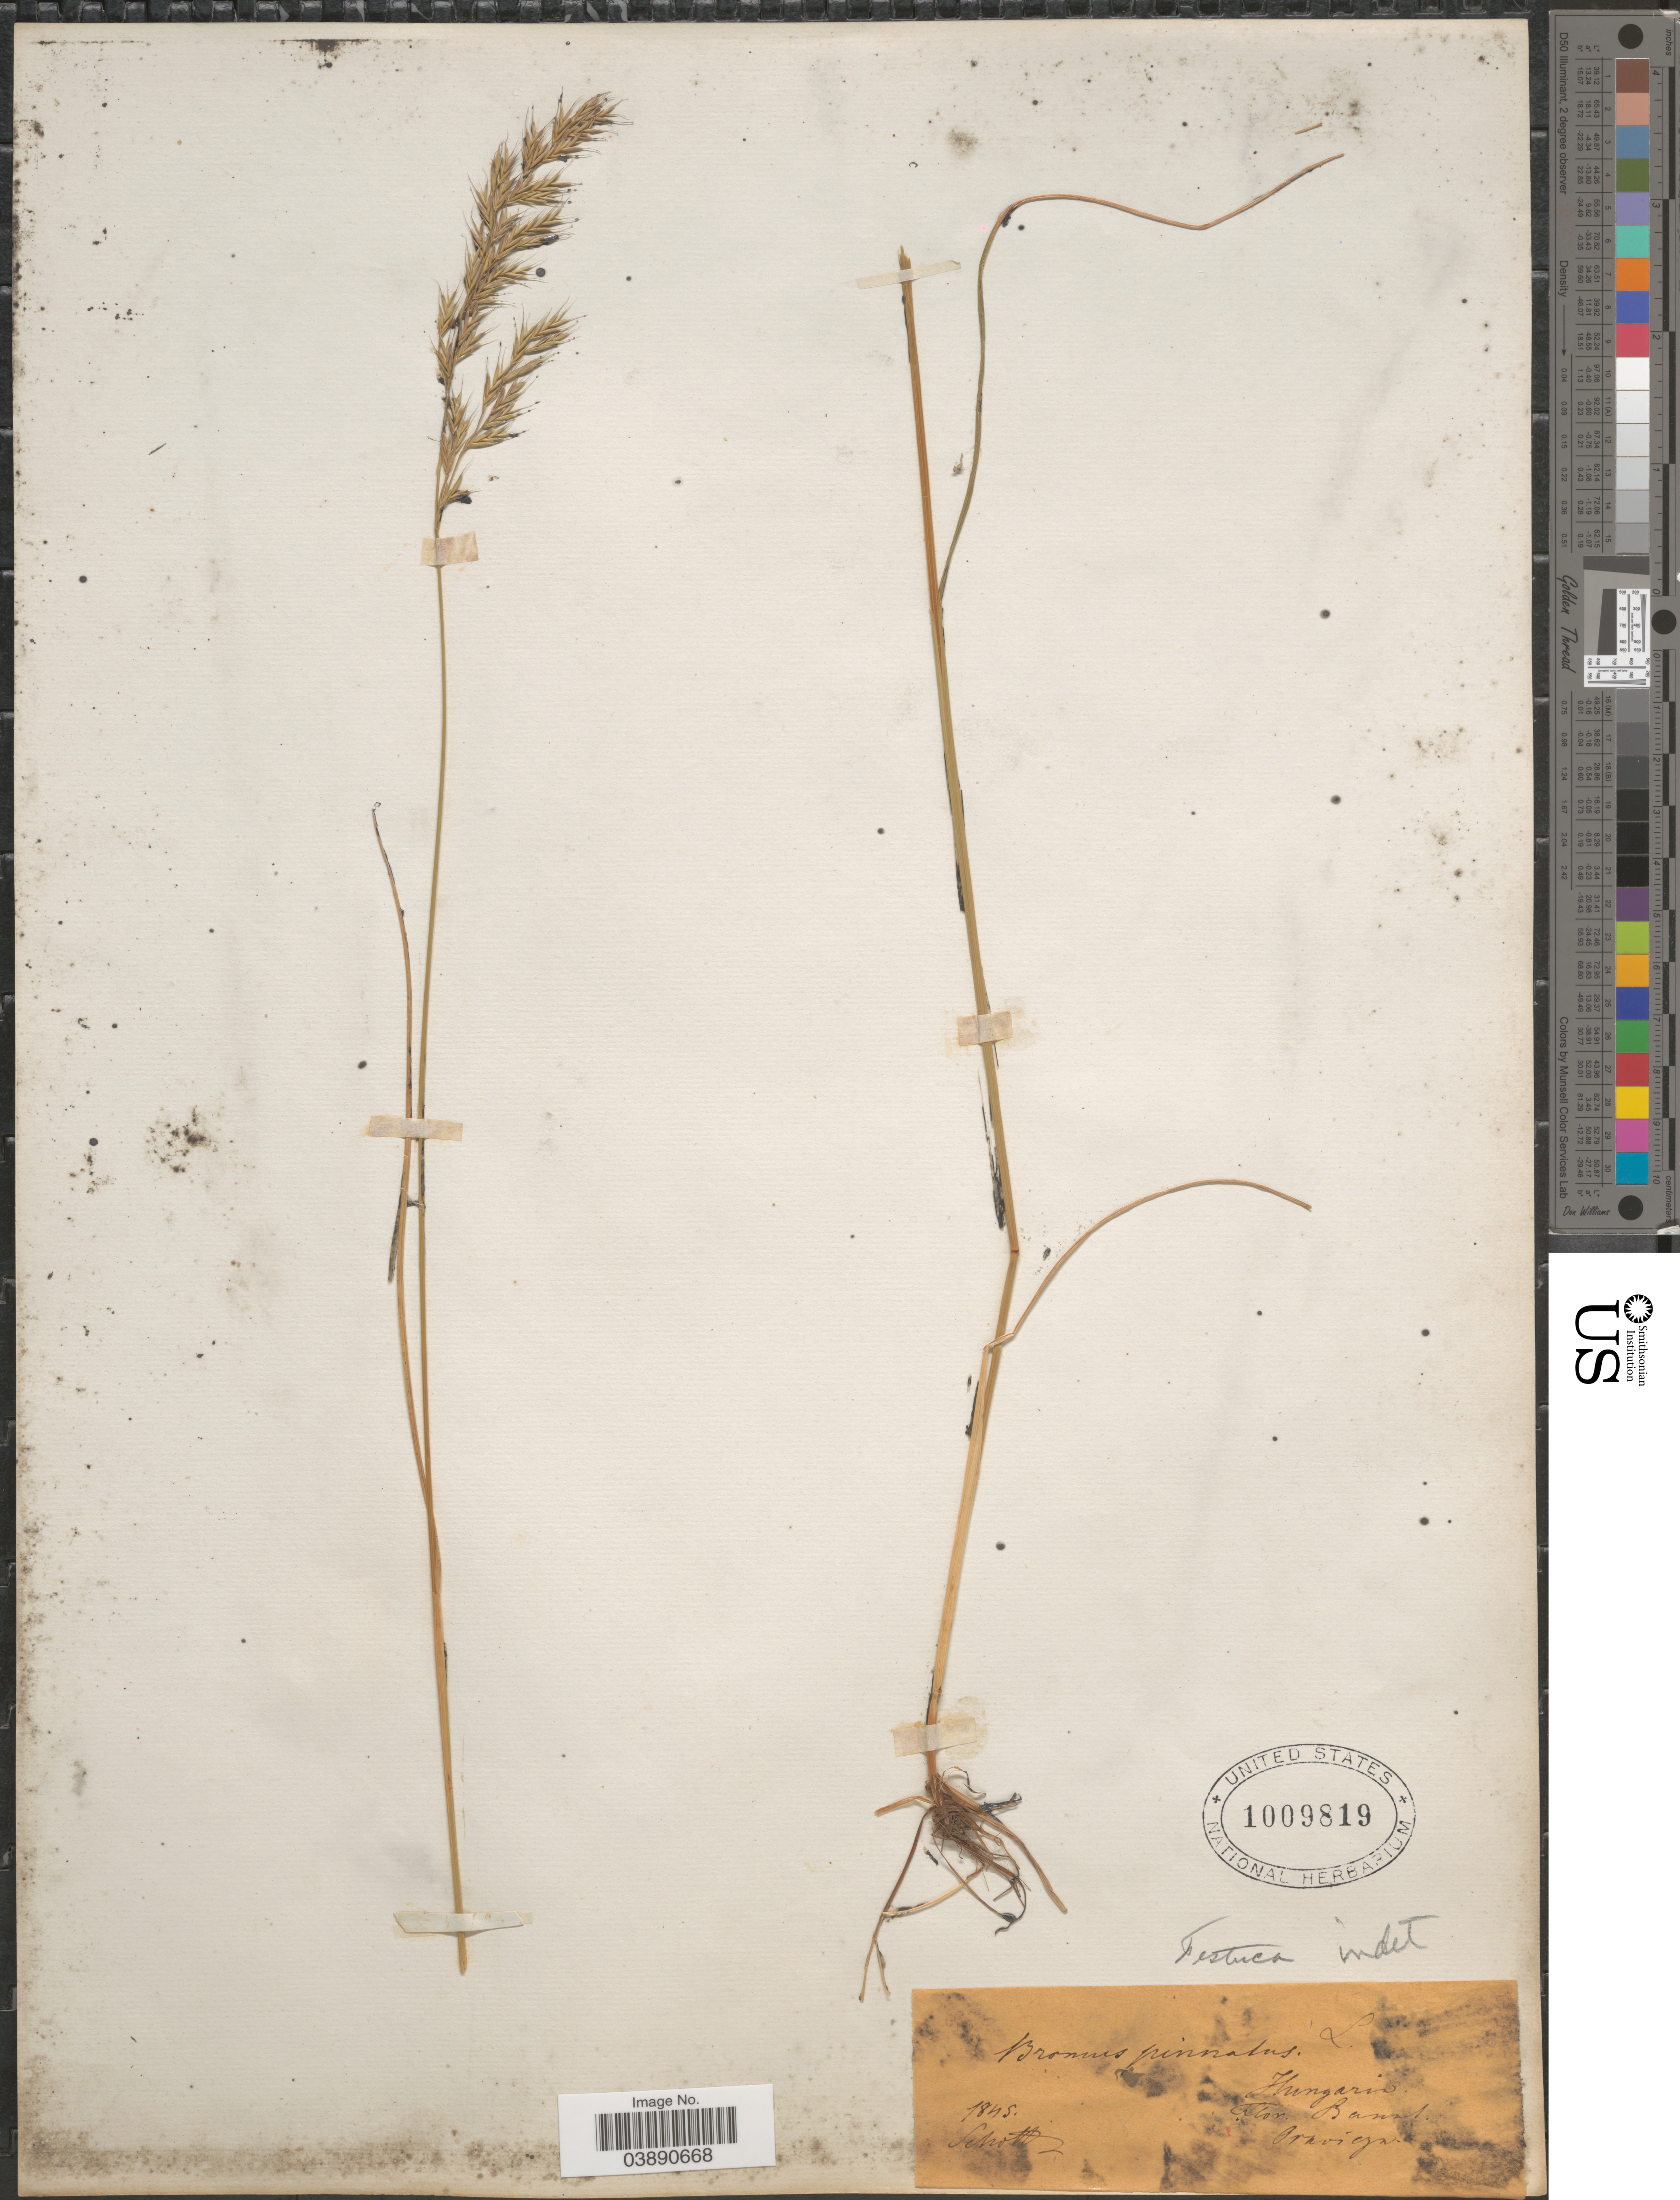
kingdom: Plantae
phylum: Tracheophyta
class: Liliopsida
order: Poales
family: Poaceae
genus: Festuca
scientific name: Festuca sp.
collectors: Schott, --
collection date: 1845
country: Hungary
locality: Hungaria. Flor. Bannat [interpreted] Proviezn [interpreted].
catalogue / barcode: US 1009819